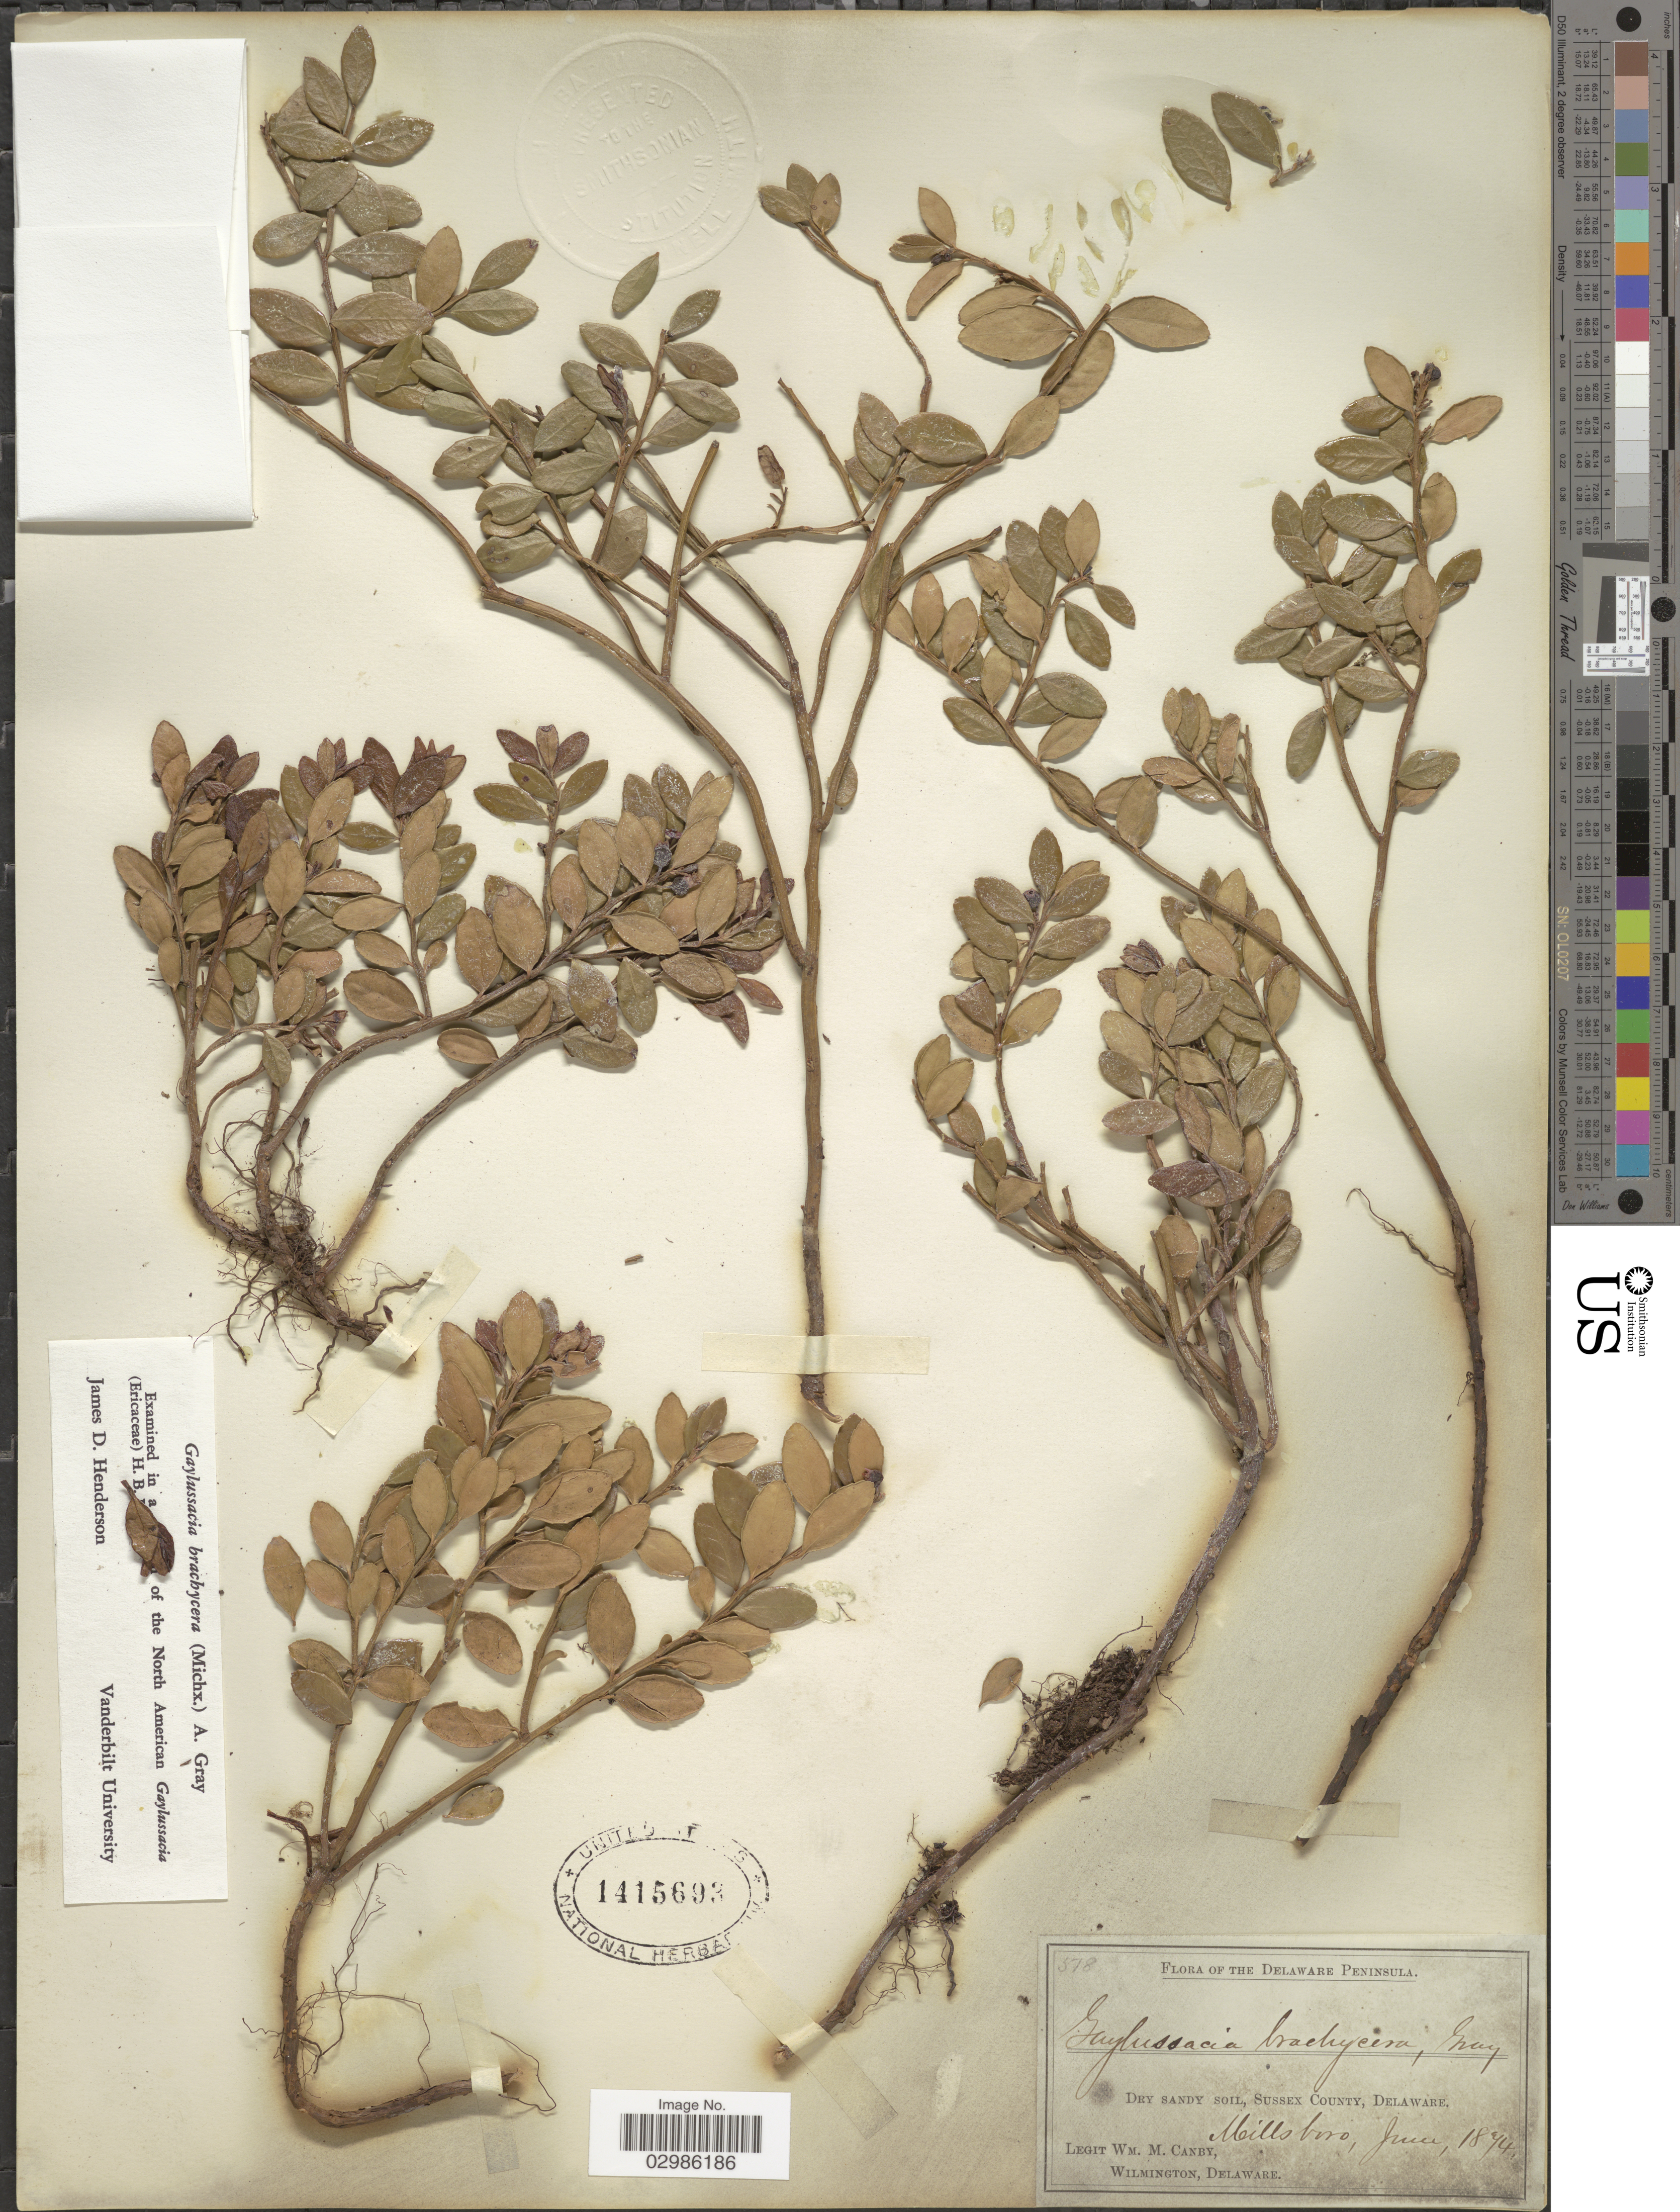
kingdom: Plantae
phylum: Tracheophyta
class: Magnoliopsida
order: Ericales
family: Ericaceae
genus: Gaylussacia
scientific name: Gaylussacia brachycera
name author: (Michx.) Torr. & A. Gray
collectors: W. Canby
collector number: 578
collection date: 1874-06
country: United States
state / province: Delaware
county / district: Sussex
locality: Delaware Peninsula. Dry sandy soil, Sussex County, Millsboro.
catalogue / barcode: US 1415693